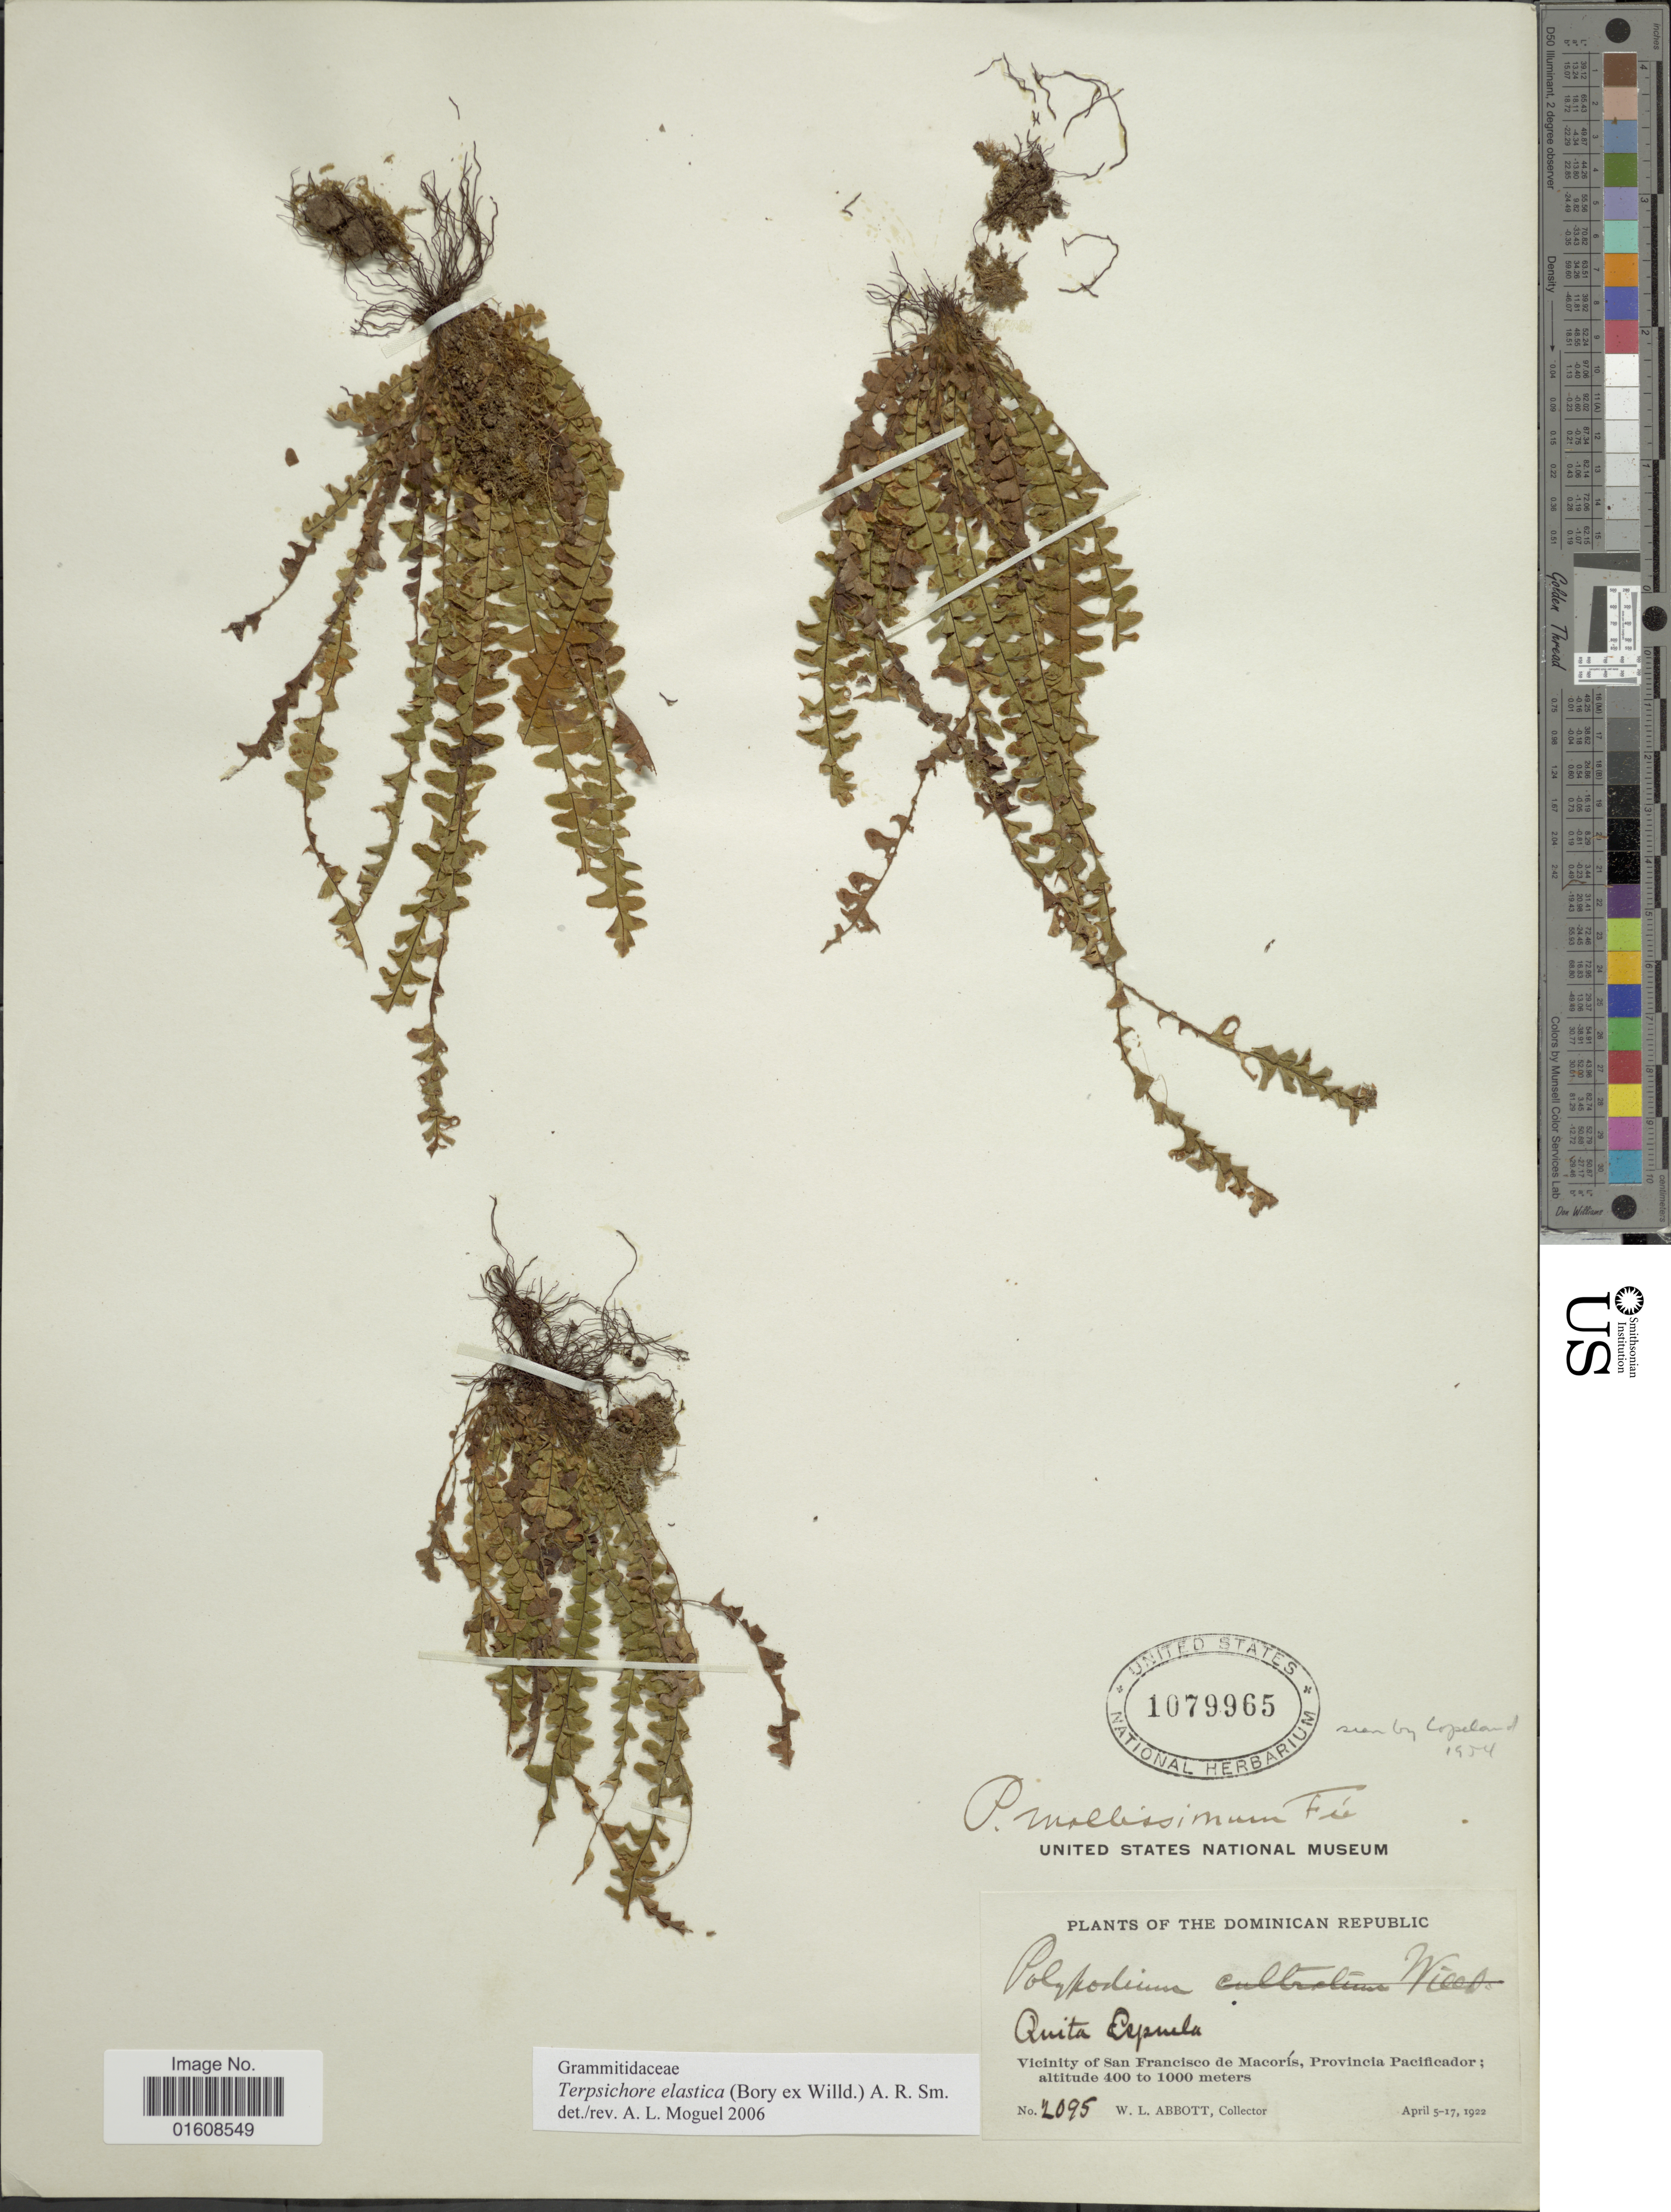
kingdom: Plantae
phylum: Tracheophyta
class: Polypodiopsida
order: Polypodiales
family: Polypodiaceae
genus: Alansmia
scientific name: Alansmia elastica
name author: (Bory ex Willd.) Moguel & M. Kessler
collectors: W. L. Abbott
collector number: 2095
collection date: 1922-04-05/1922-04-17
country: Dominican Republic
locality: Quita Espuela. Vicinity of San Francisco de Macorís, Provincia Pacificador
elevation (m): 400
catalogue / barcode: US 1079965